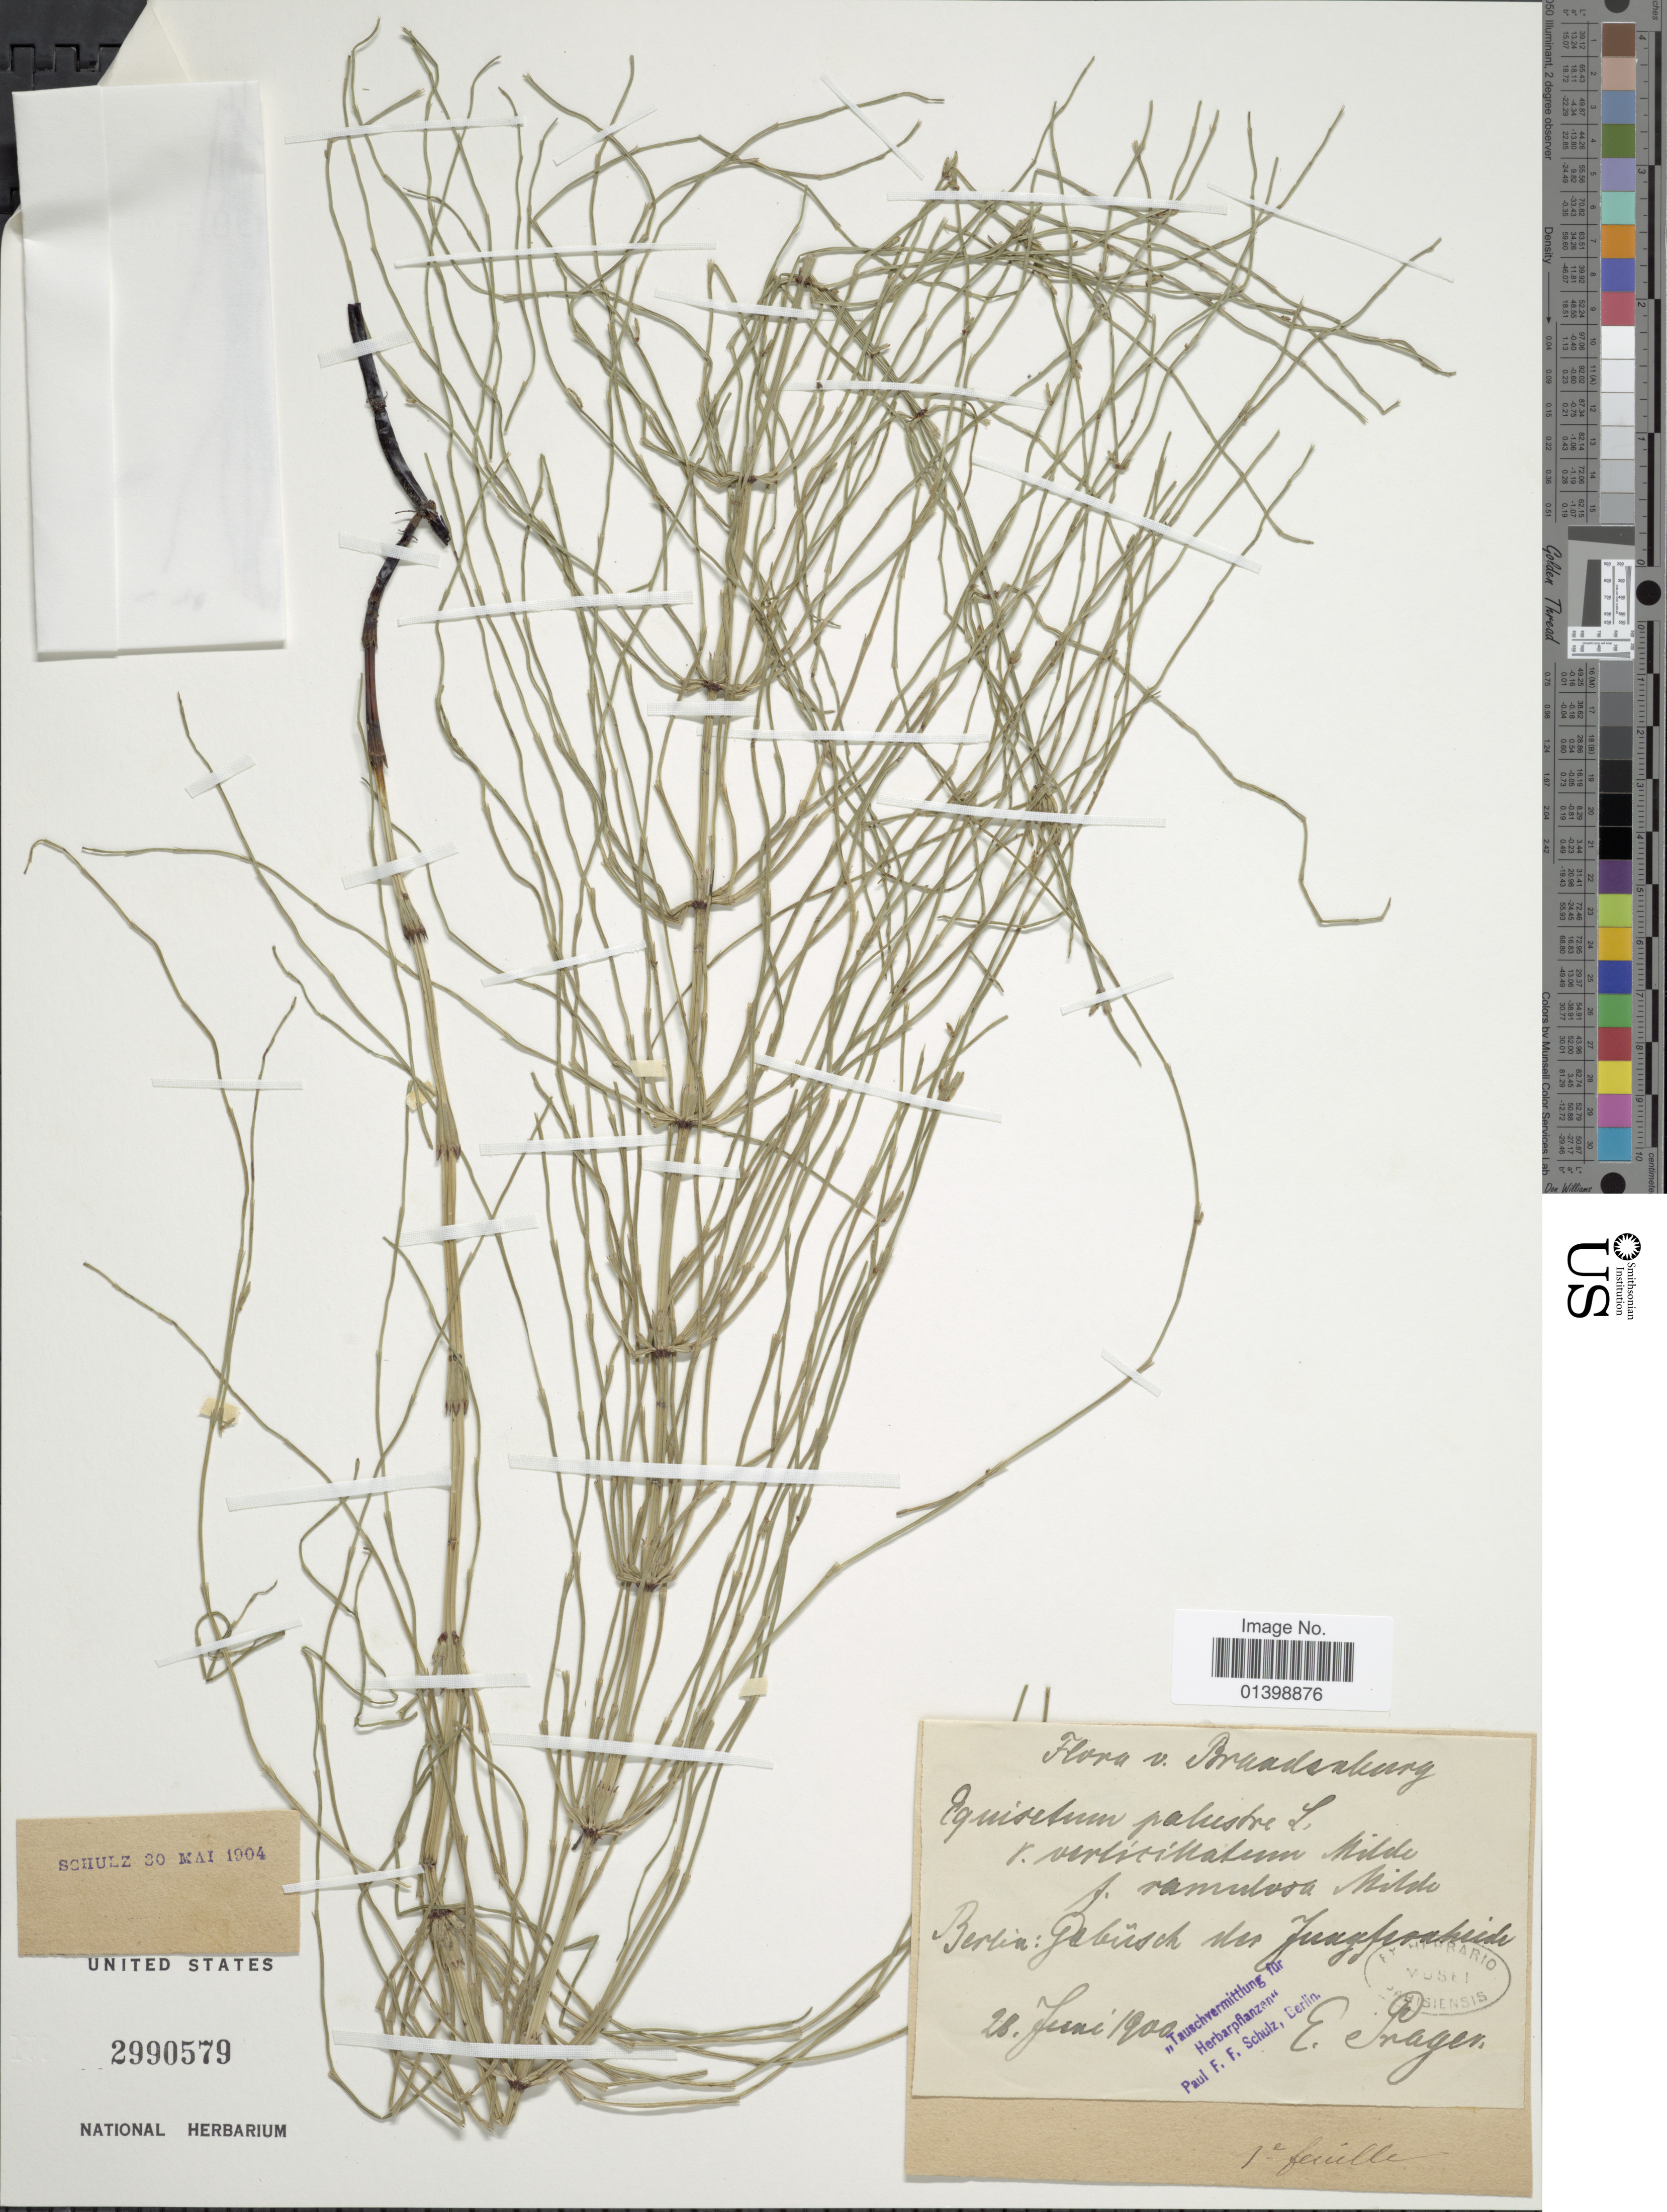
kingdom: Plantae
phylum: Tracheophyta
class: Polypodiopsida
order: Equisetales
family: Equisetaceae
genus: Equisetum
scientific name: Equisetum palustre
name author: L.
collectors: E. Prager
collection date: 1900-06-28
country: Germany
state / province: Berlin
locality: Brandenbirg, Gebüsch der Jungferaheide [interpreted]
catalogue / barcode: US 2990579